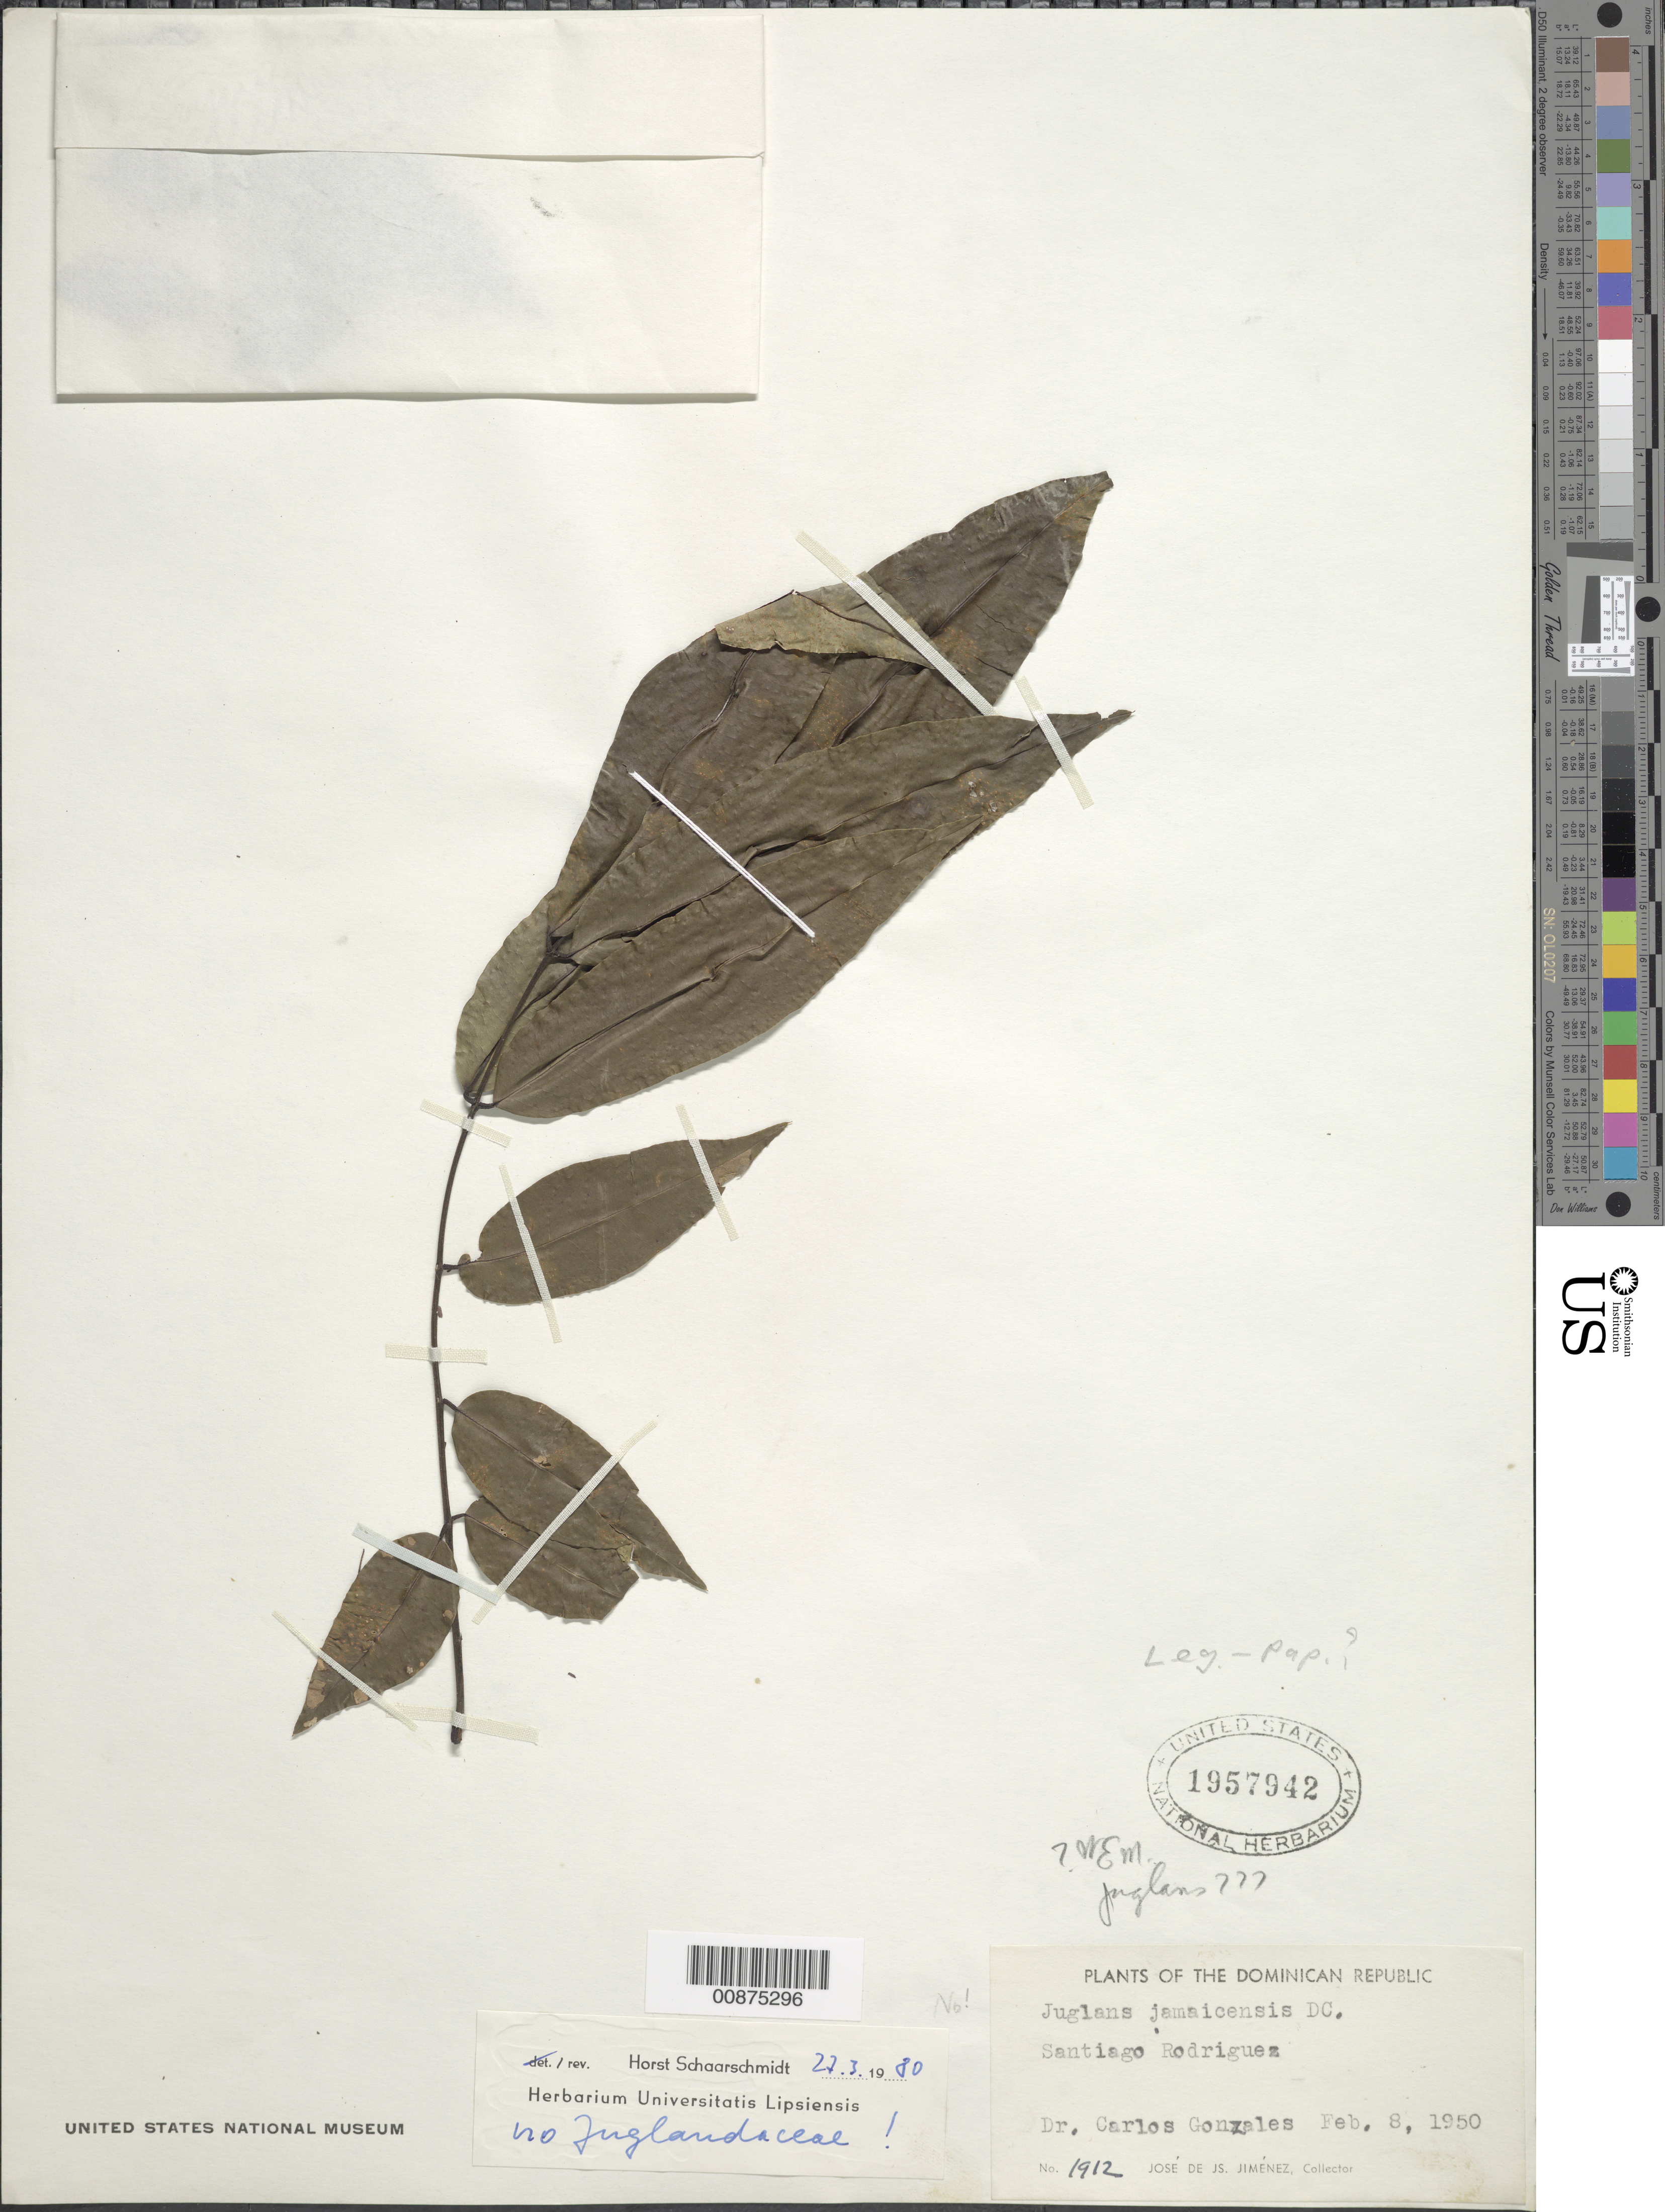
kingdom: Plantae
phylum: Tracheophyta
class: Magnoliopsida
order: Fabales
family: Fabaceae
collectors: J. J. Jiménez Almonte & C. Gonzalez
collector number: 1912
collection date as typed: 08 Feb 1950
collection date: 1950-02-08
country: Dominican Republic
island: Hispaniola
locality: Santiago Rodríguez.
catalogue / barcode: US 1957942